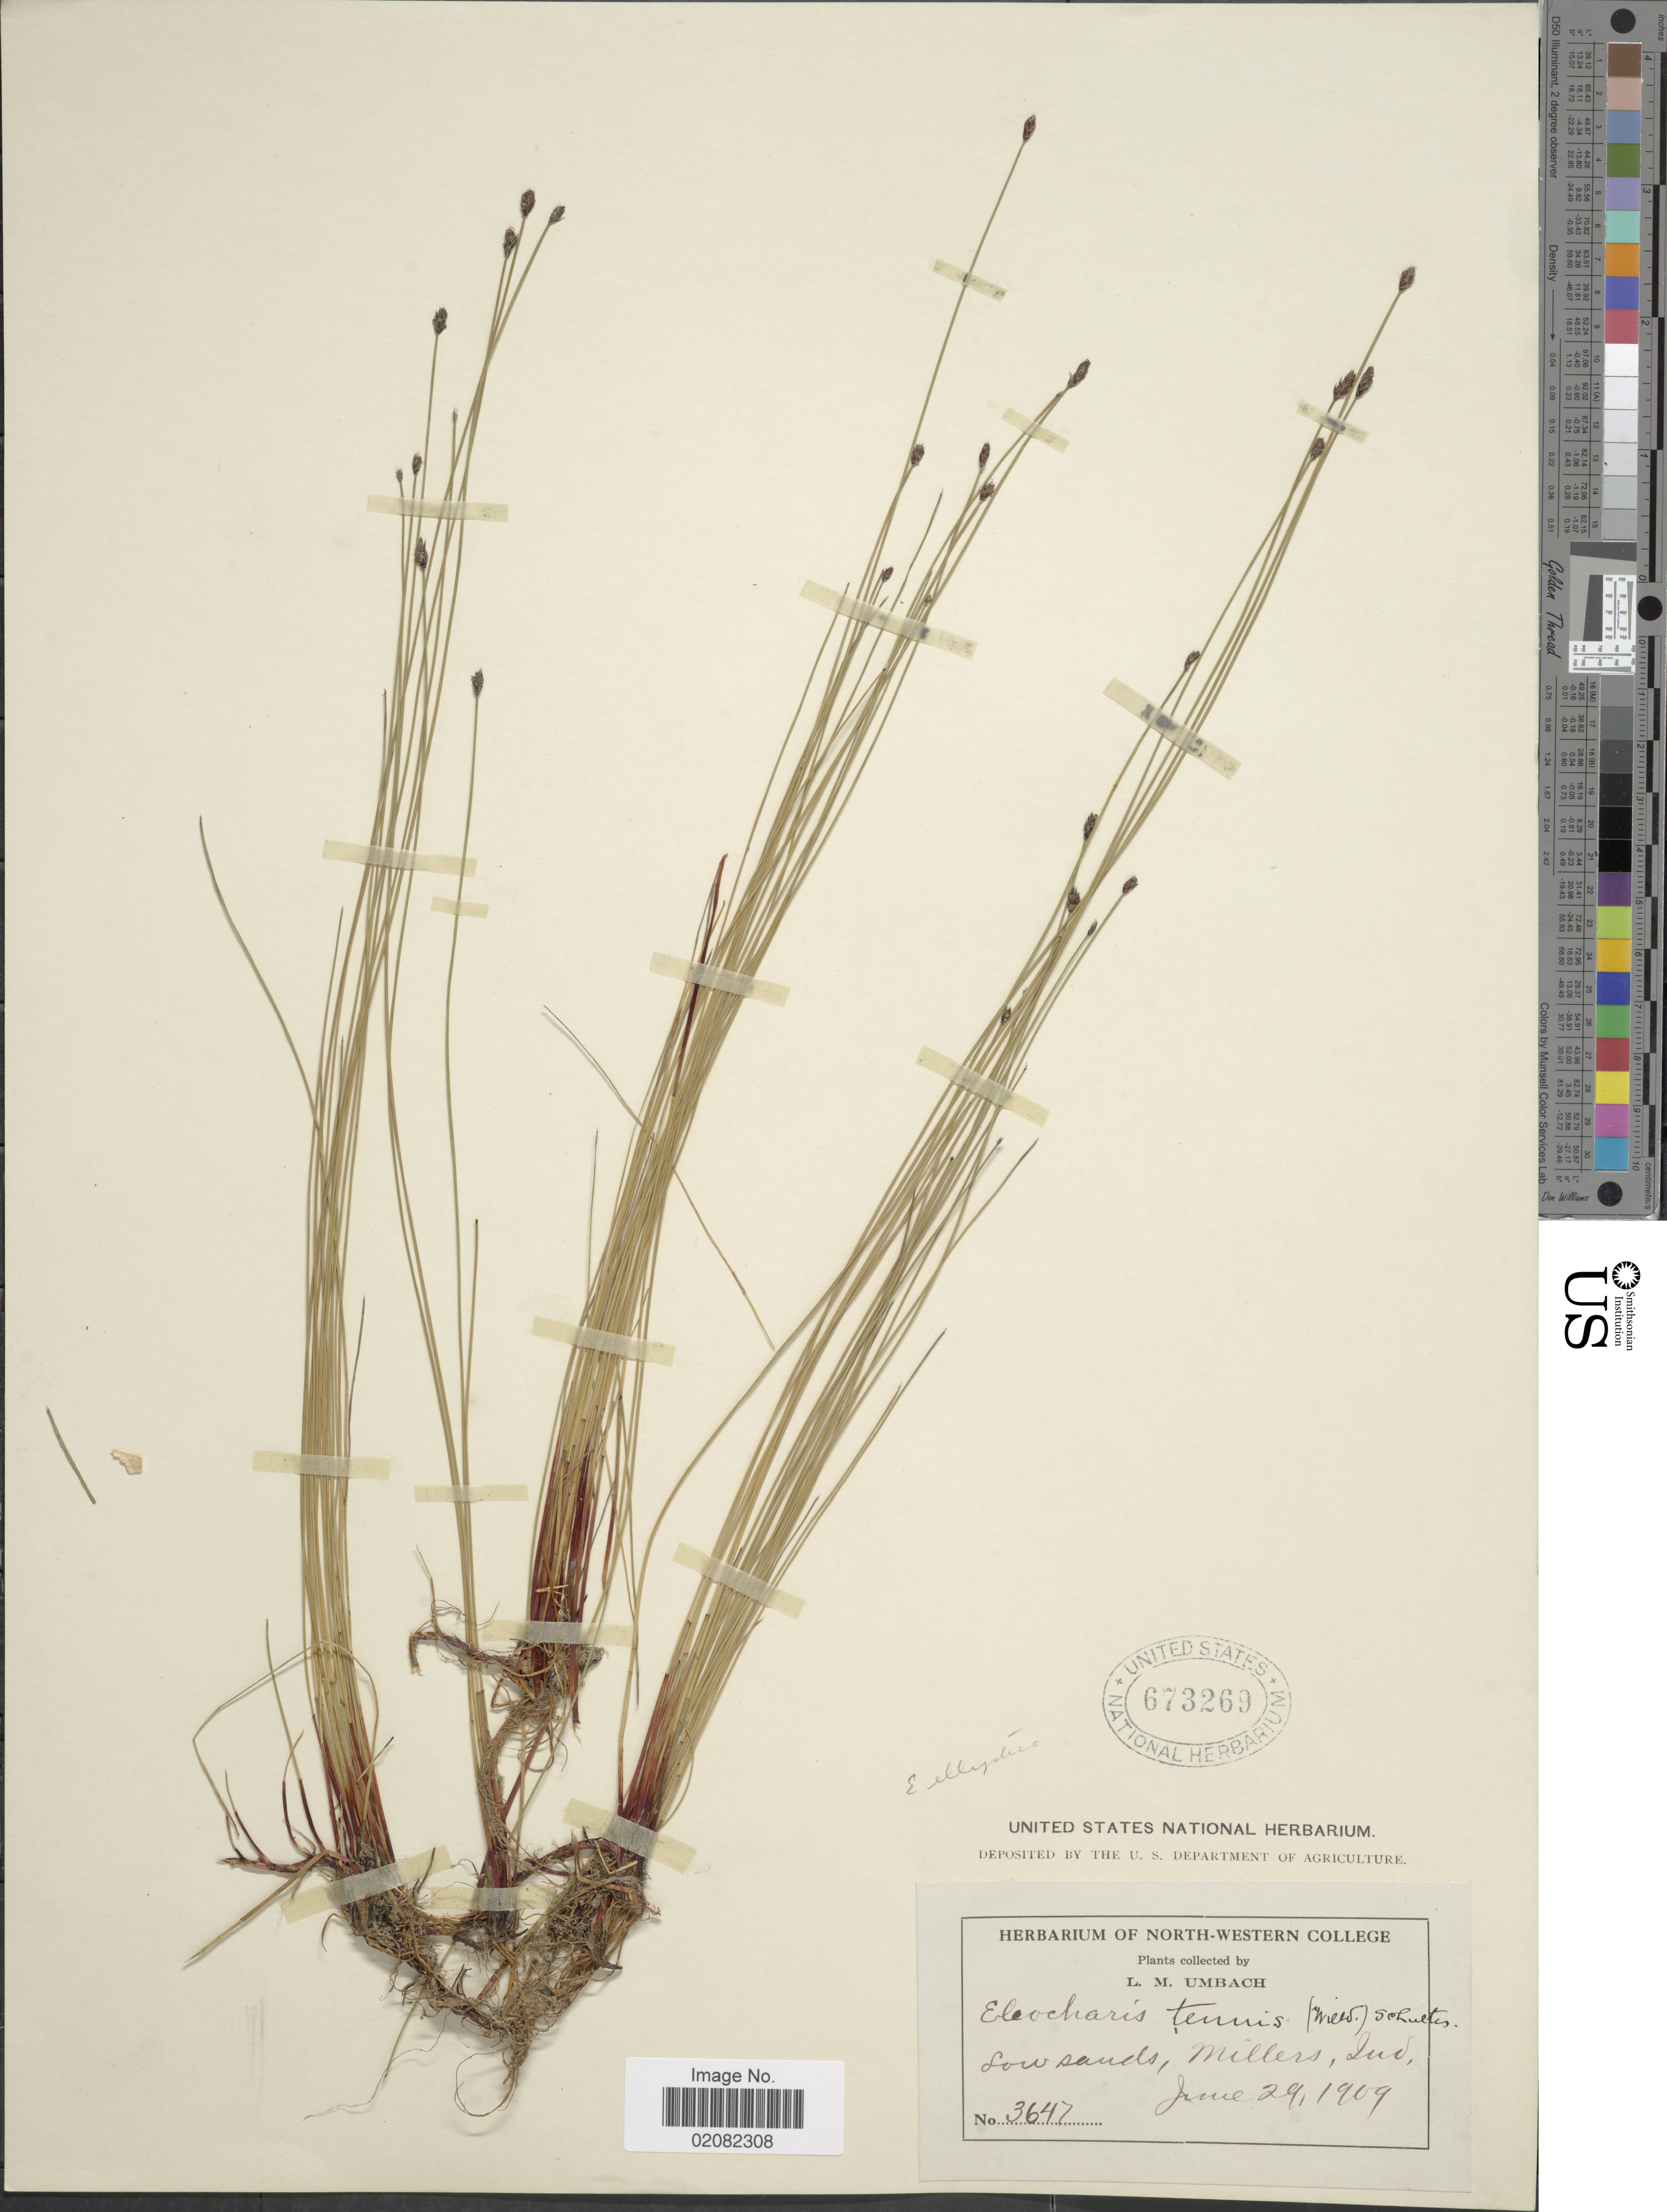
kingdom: Plantae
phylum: Tracheophyta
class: Liliopsida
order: Poales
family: Cyperaceae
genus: Eleocharis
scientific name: Eleocharis elliptica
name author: Kunth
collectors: L. M. Umbach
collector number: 3647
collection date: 1909-06-29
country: United States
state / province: Indiana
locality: Millers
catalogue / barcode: US 673269